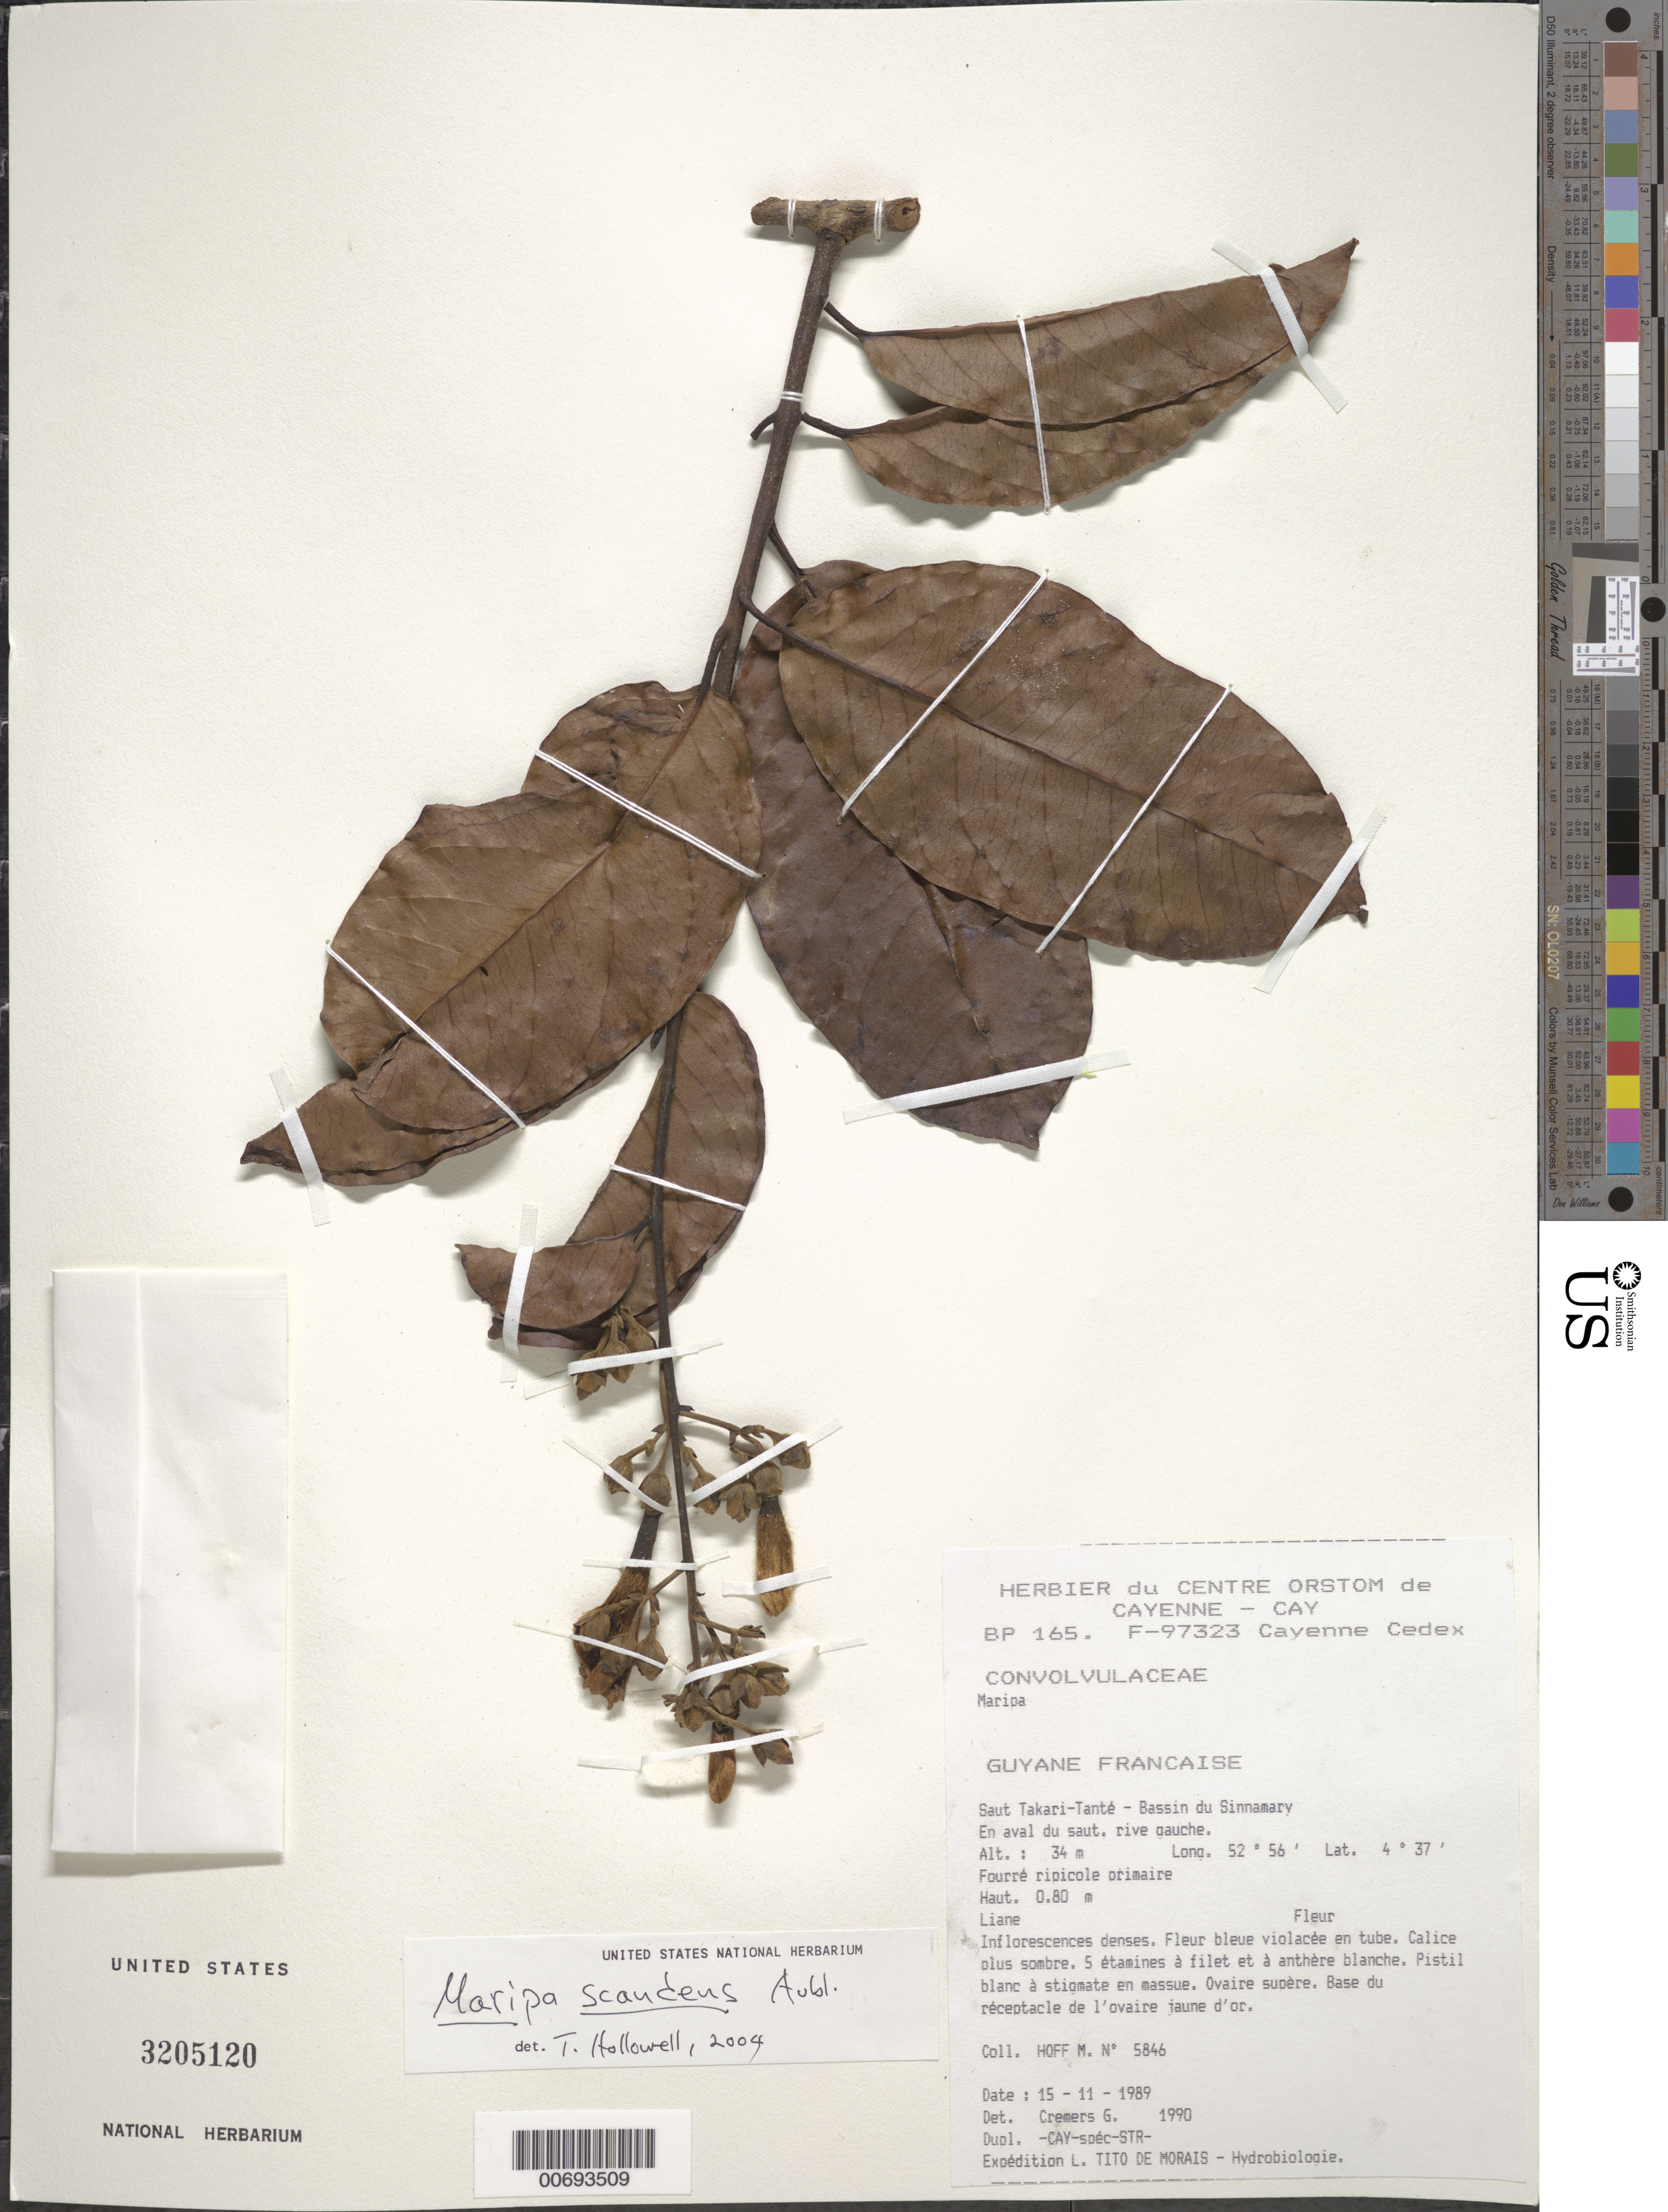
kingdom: Plantae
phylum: Tracheophyta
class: Magnoliopsida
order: Solanales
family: Convolvulaceae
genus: Maripa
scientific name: Maripa scandens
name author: Aubl.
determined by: Hollowell, T. H., (BOT), Smithsonian Institution - National Museum of Natural History (UNITED STATES)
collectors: M. Hoff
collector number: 5846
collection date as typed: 15-Nov-89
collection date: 1989-11-15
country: French Guiana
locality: Saut Takari-Tanté, Bassin du Sinnamary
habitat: Foret ripicole primaire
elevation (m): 34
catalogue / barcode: US 3205120